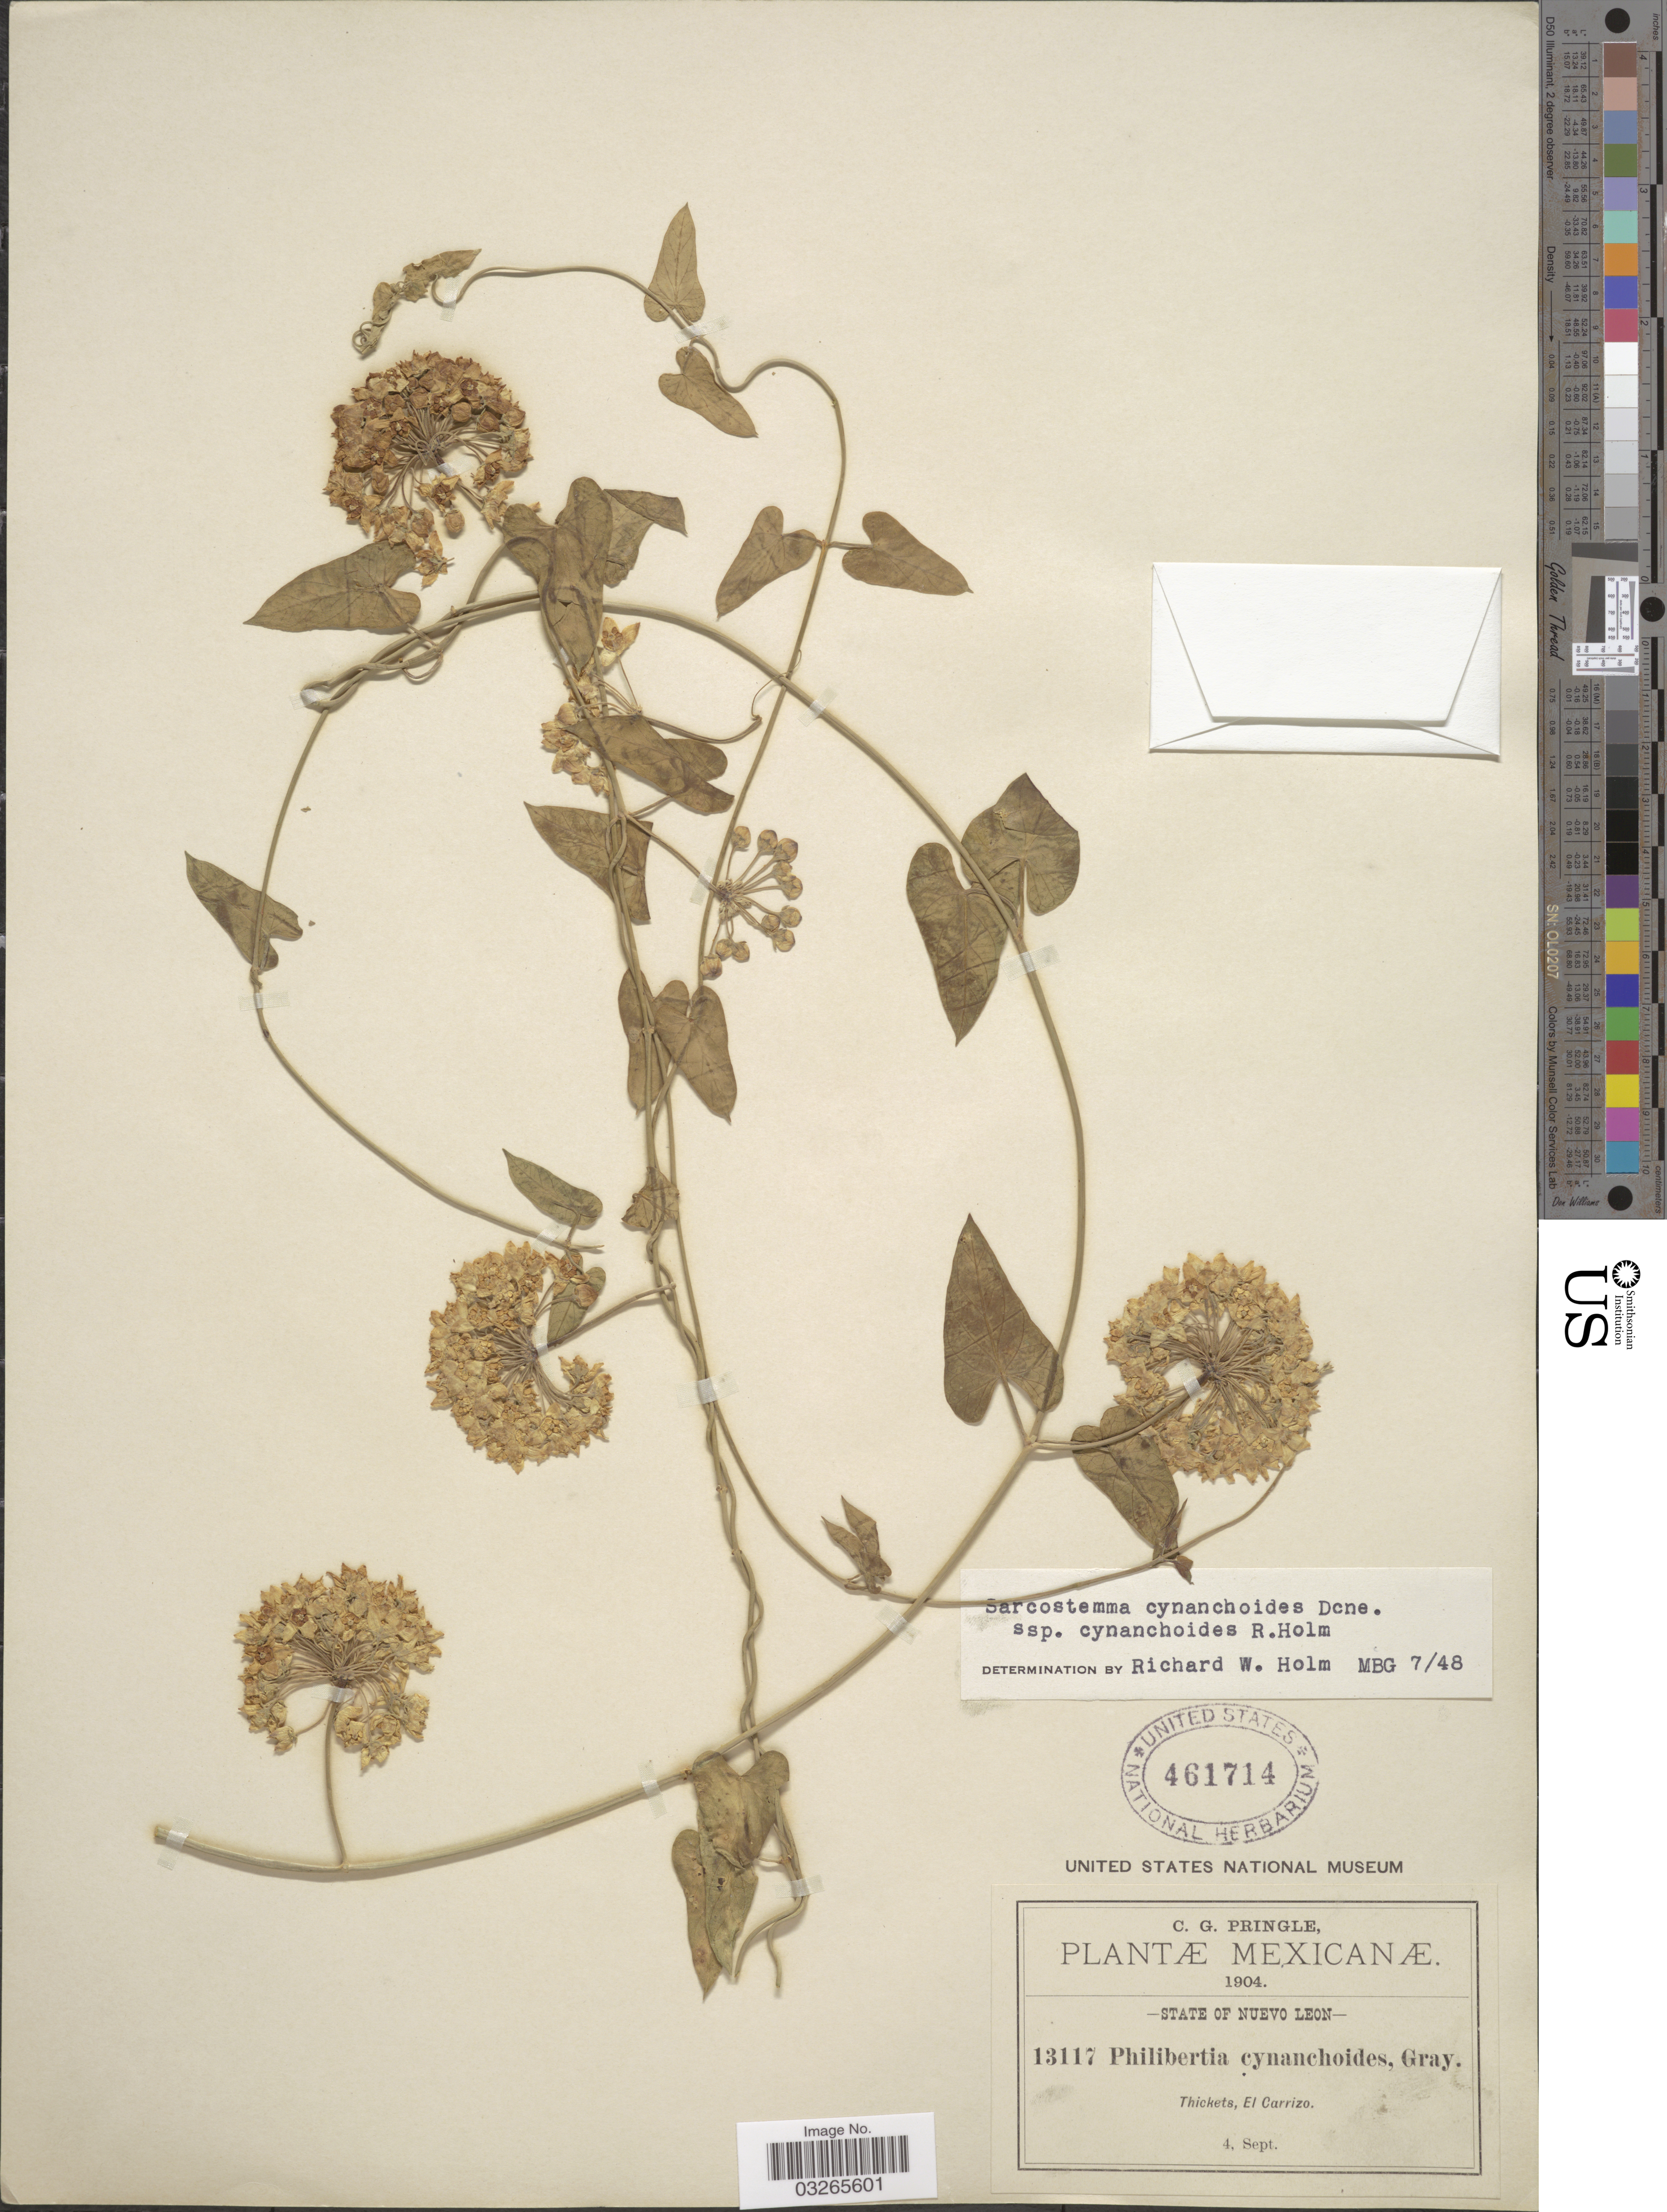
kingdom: Plantae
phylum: Tracheophyta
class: Magnoliopsida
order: Gentianales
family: Apocynaceae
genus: Sarcostemma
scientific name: Sarcostemma cynanchoides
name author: Decne.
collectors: C. G. Pringle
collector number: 13117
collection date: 1904-09-04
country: Mexico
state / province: Nuevo León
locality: Thickets, El Carrizo.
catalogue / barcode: US 461714